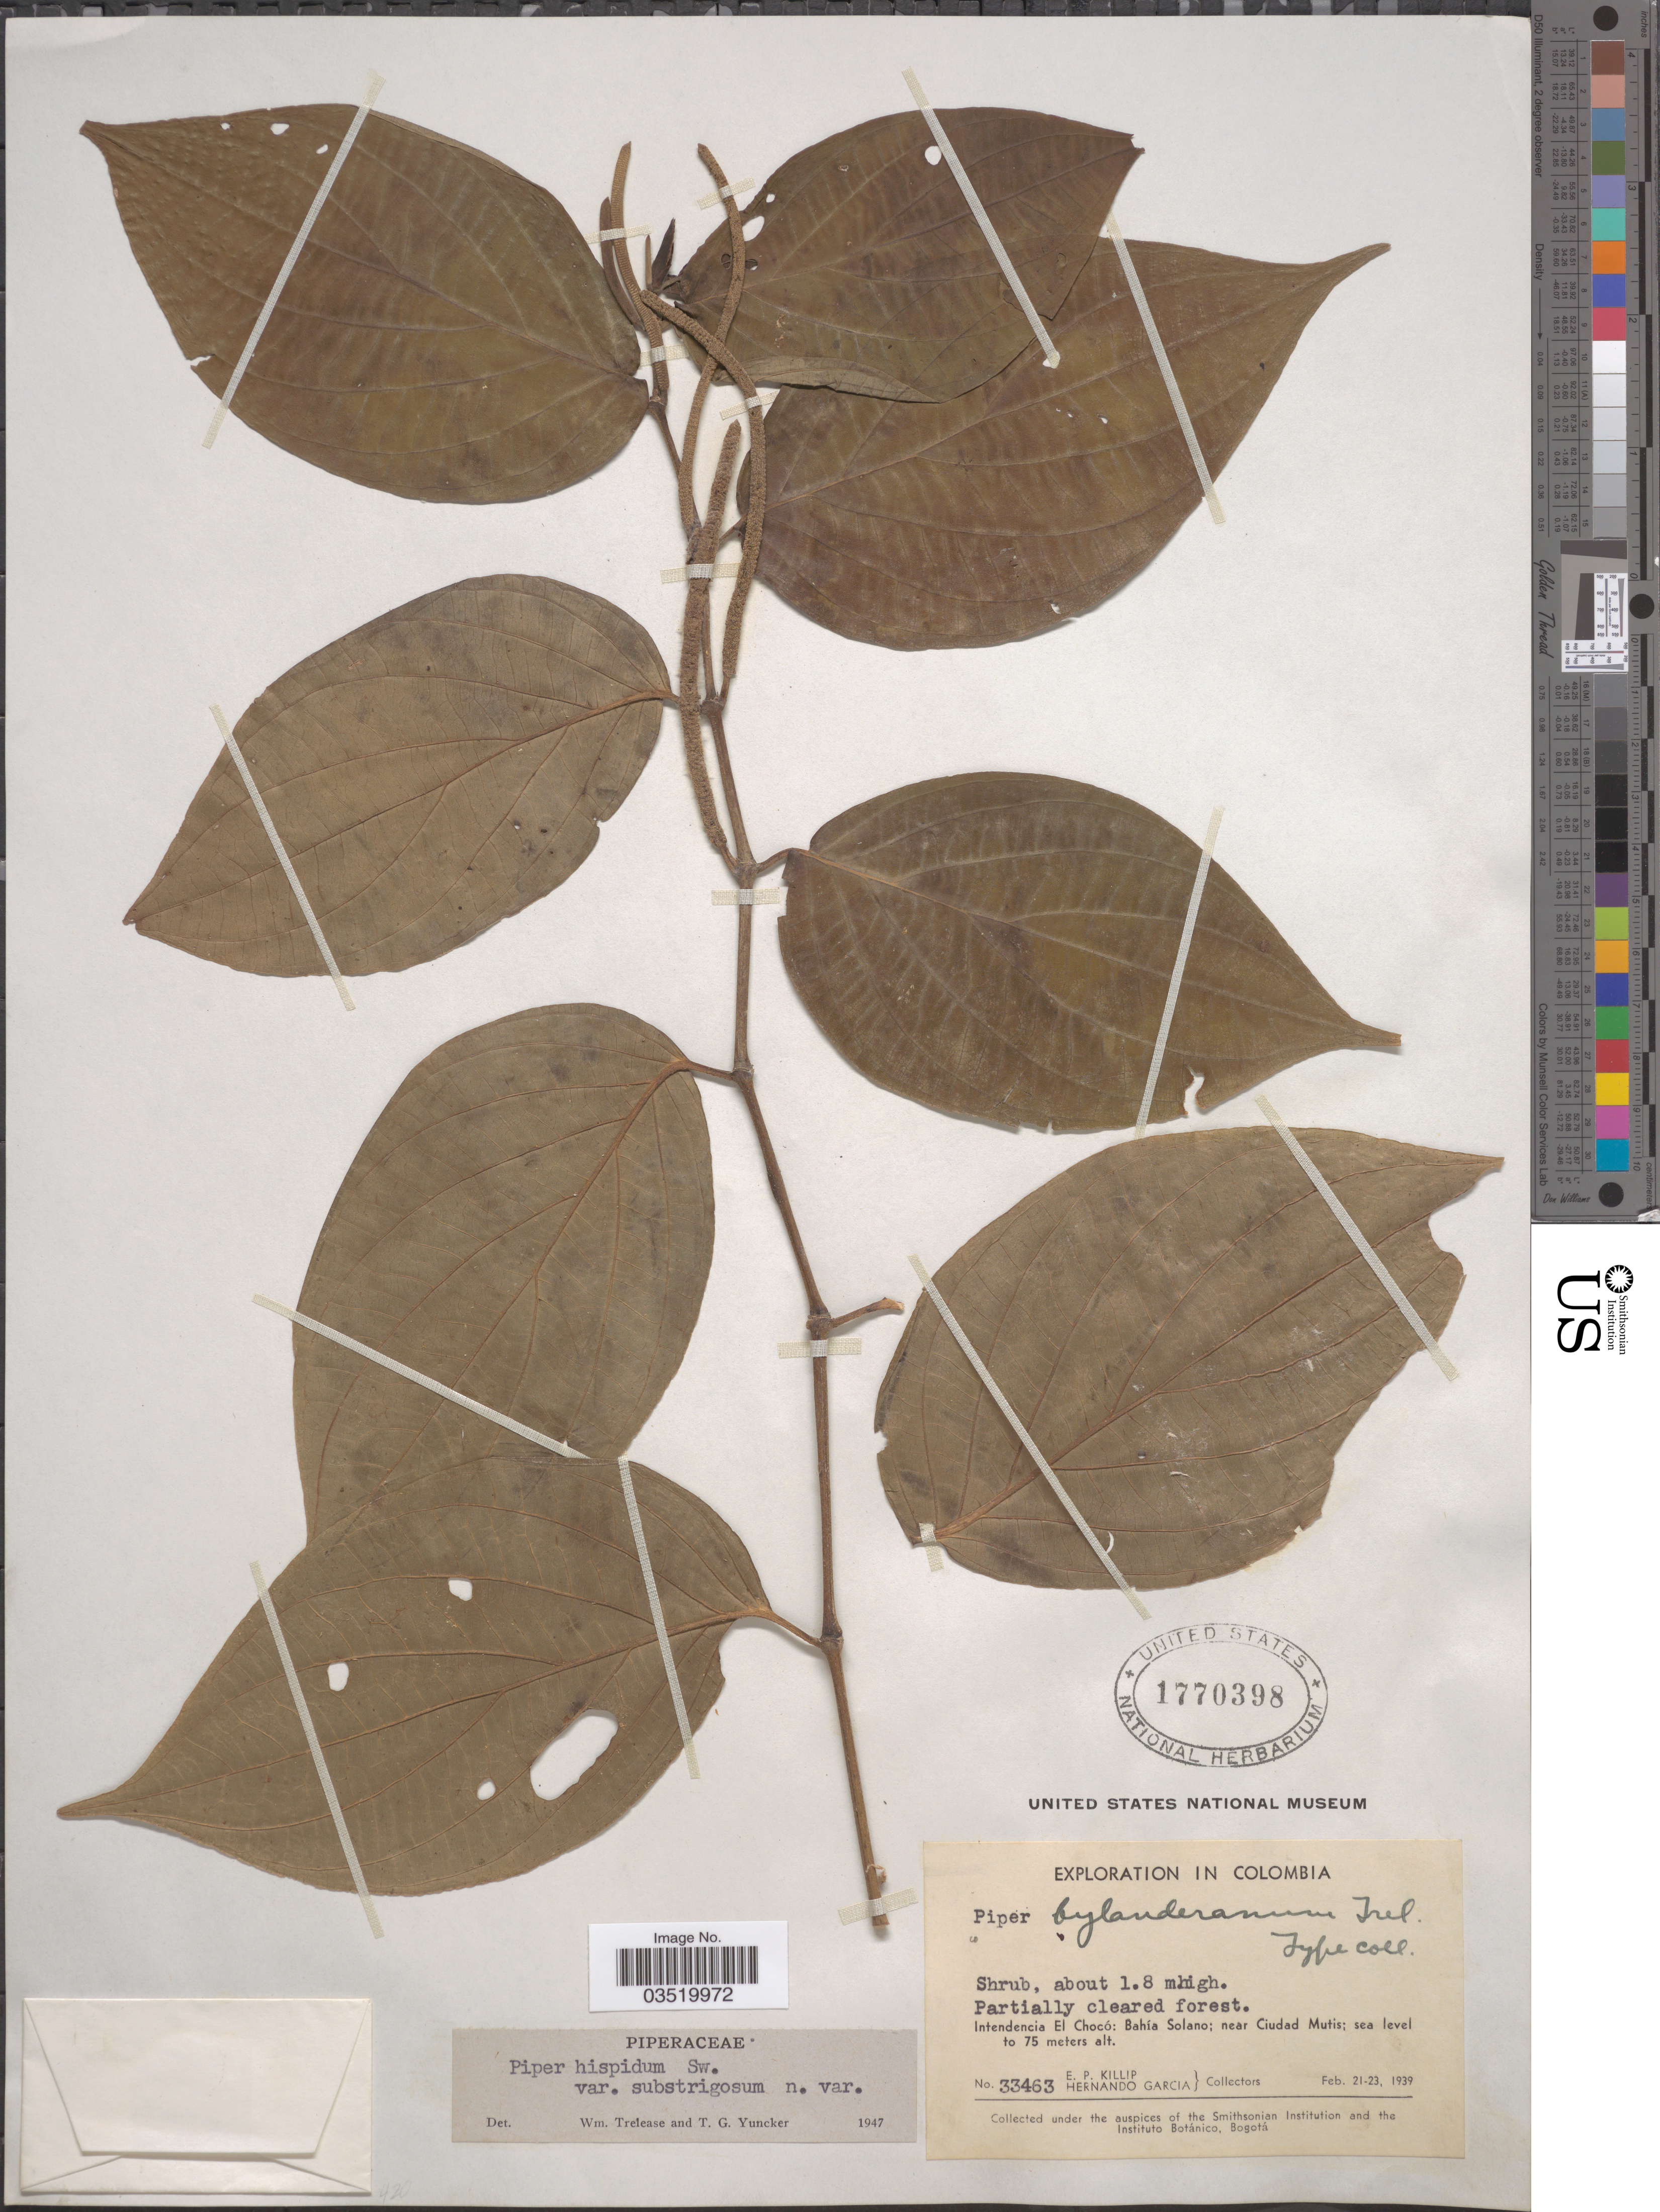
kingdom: Plantae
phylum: Tracheophyta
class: Magnoliopsida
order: Piperales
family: Piperaceae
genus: Piper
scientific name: Piper hispidum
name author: Sw.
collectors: E. P. Killip & H. Garcia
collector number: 33463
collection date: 1939-02-21/1939-02-23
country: Colombia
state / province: Chocó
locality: Intendencia El Chocó: Bahía Solano; near Ciudad Mutis.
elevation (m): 0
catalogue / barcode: US 1770398